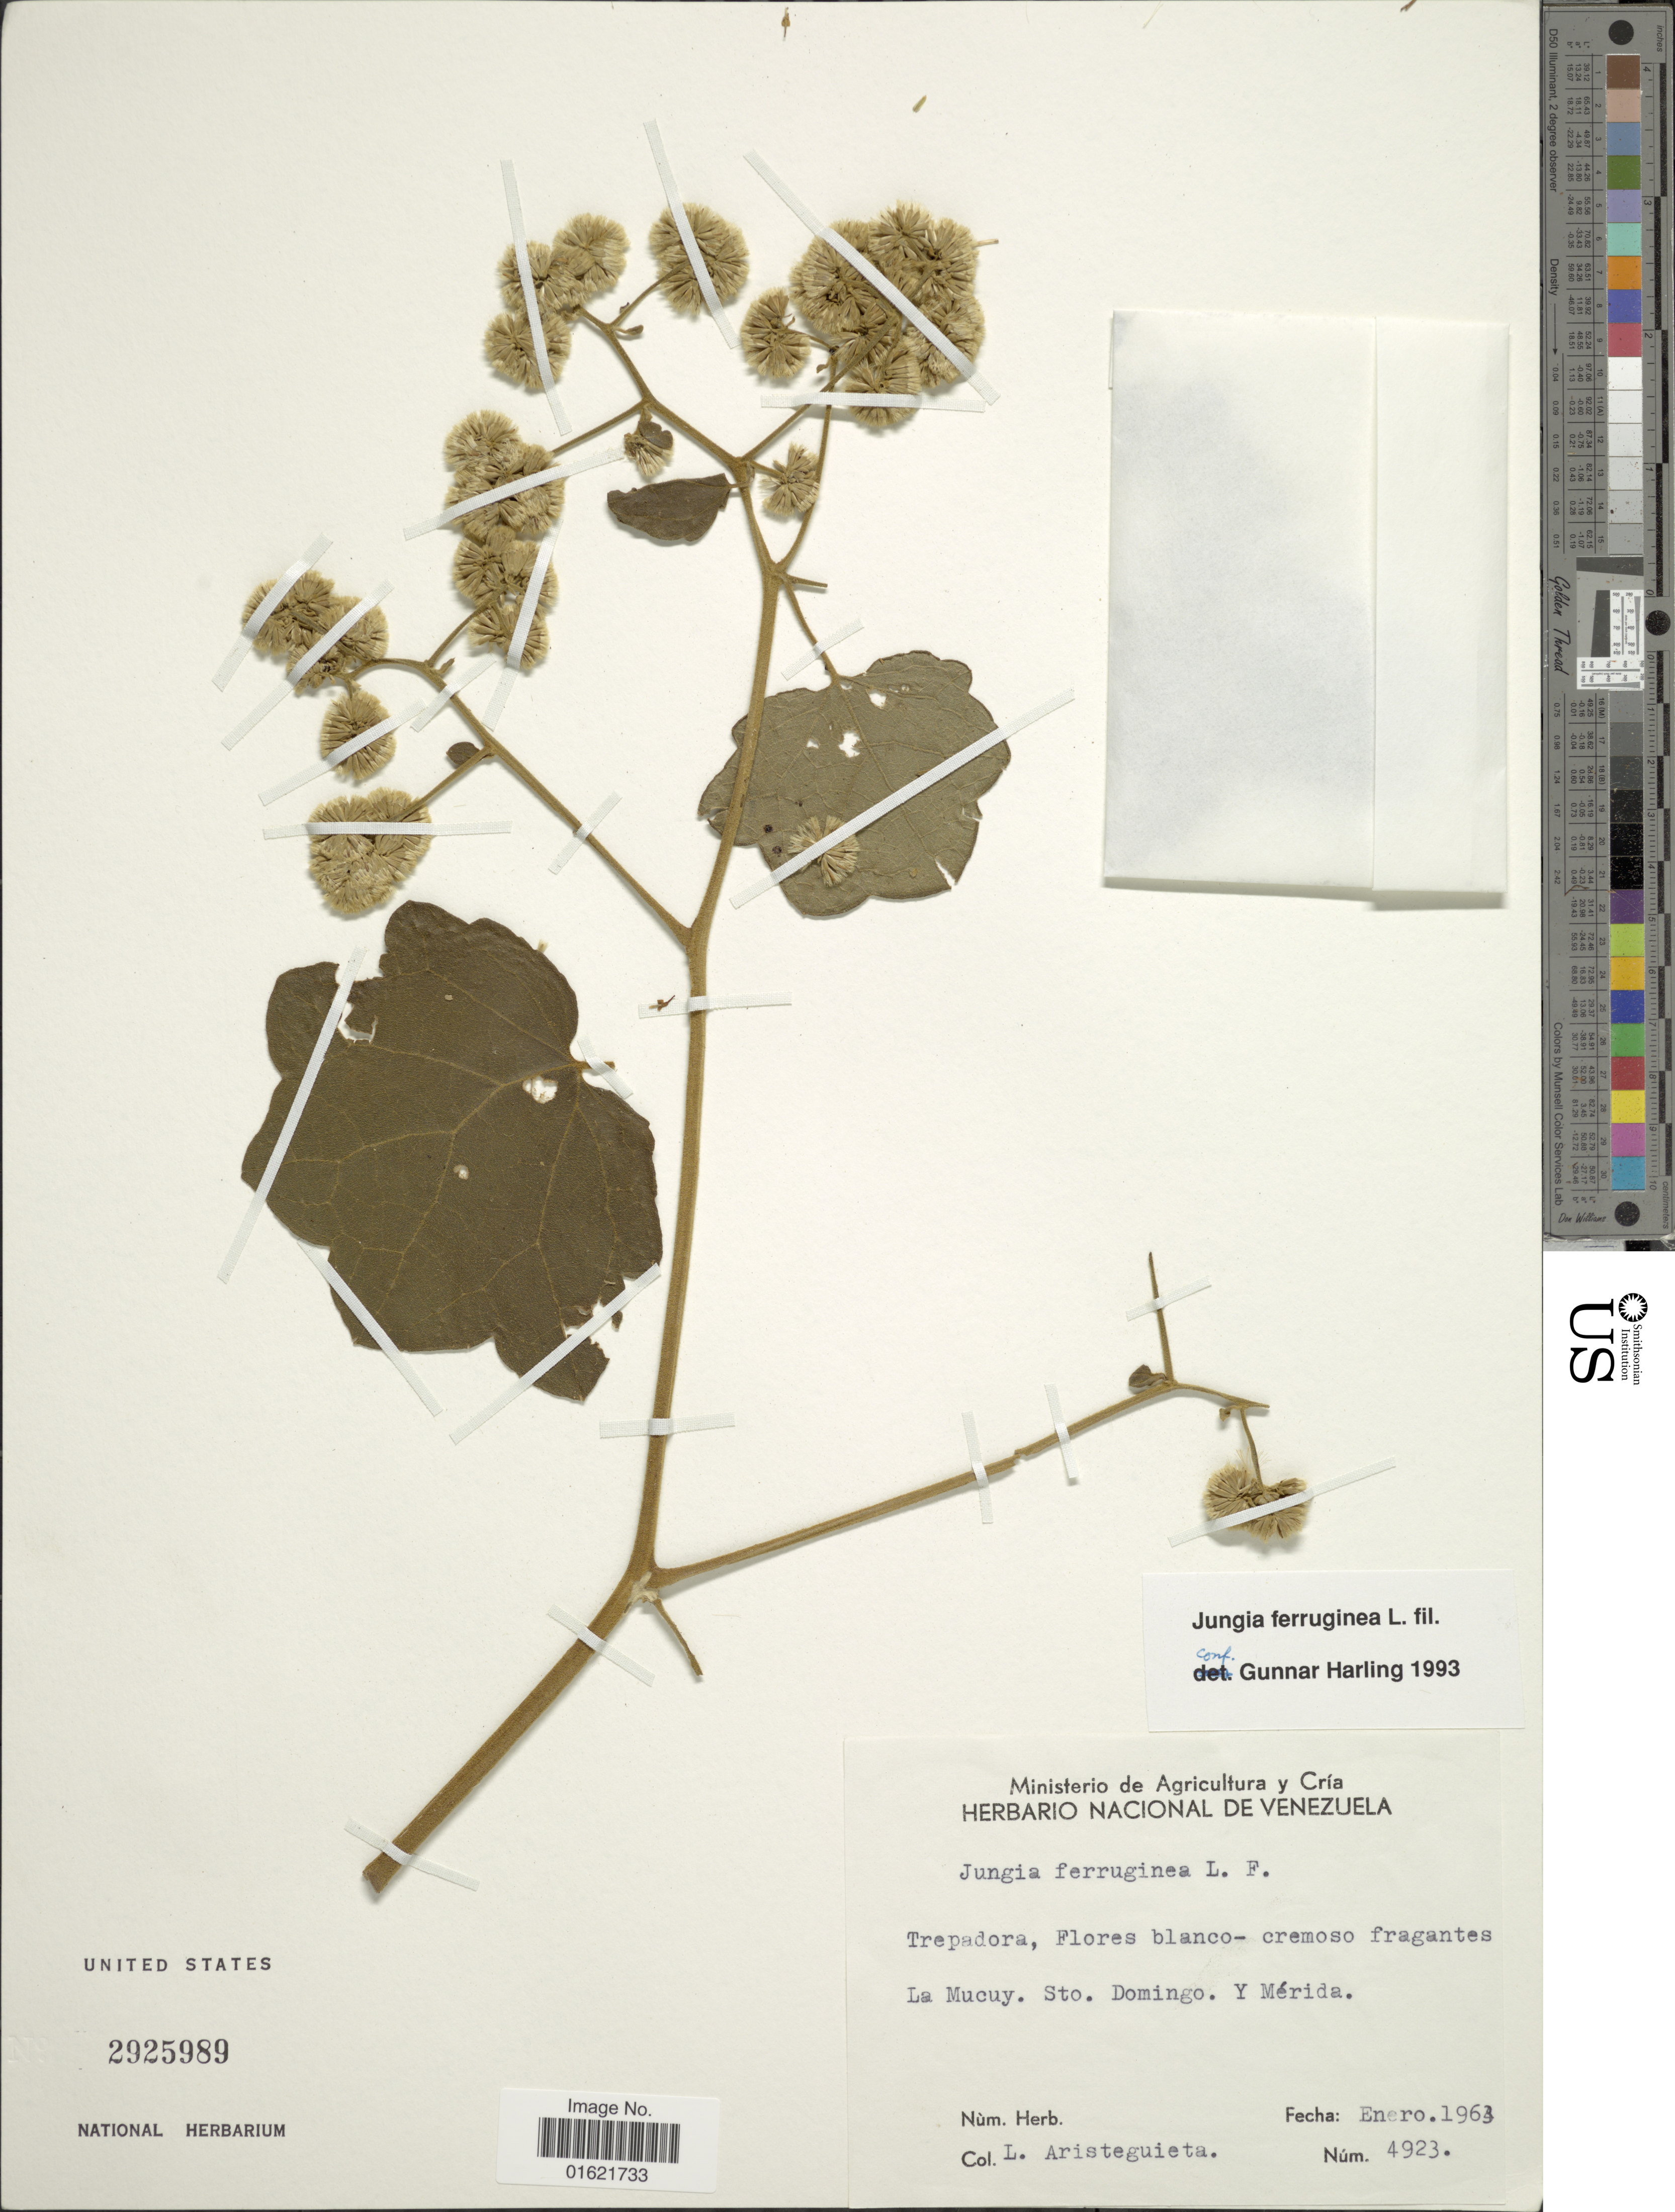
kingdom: Plantae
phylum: Tracheophyta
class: Magnoliopsida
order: Asterales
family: Asteraceae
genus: Jungia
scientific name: Jungia ferruginea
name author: L. f.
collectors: L. Aristeguieta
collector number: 4923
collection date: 1963-01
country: Venezuela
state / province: Mérida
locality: La Mucuy, Sto. Domingo Y Merida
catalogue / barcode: US 2925989